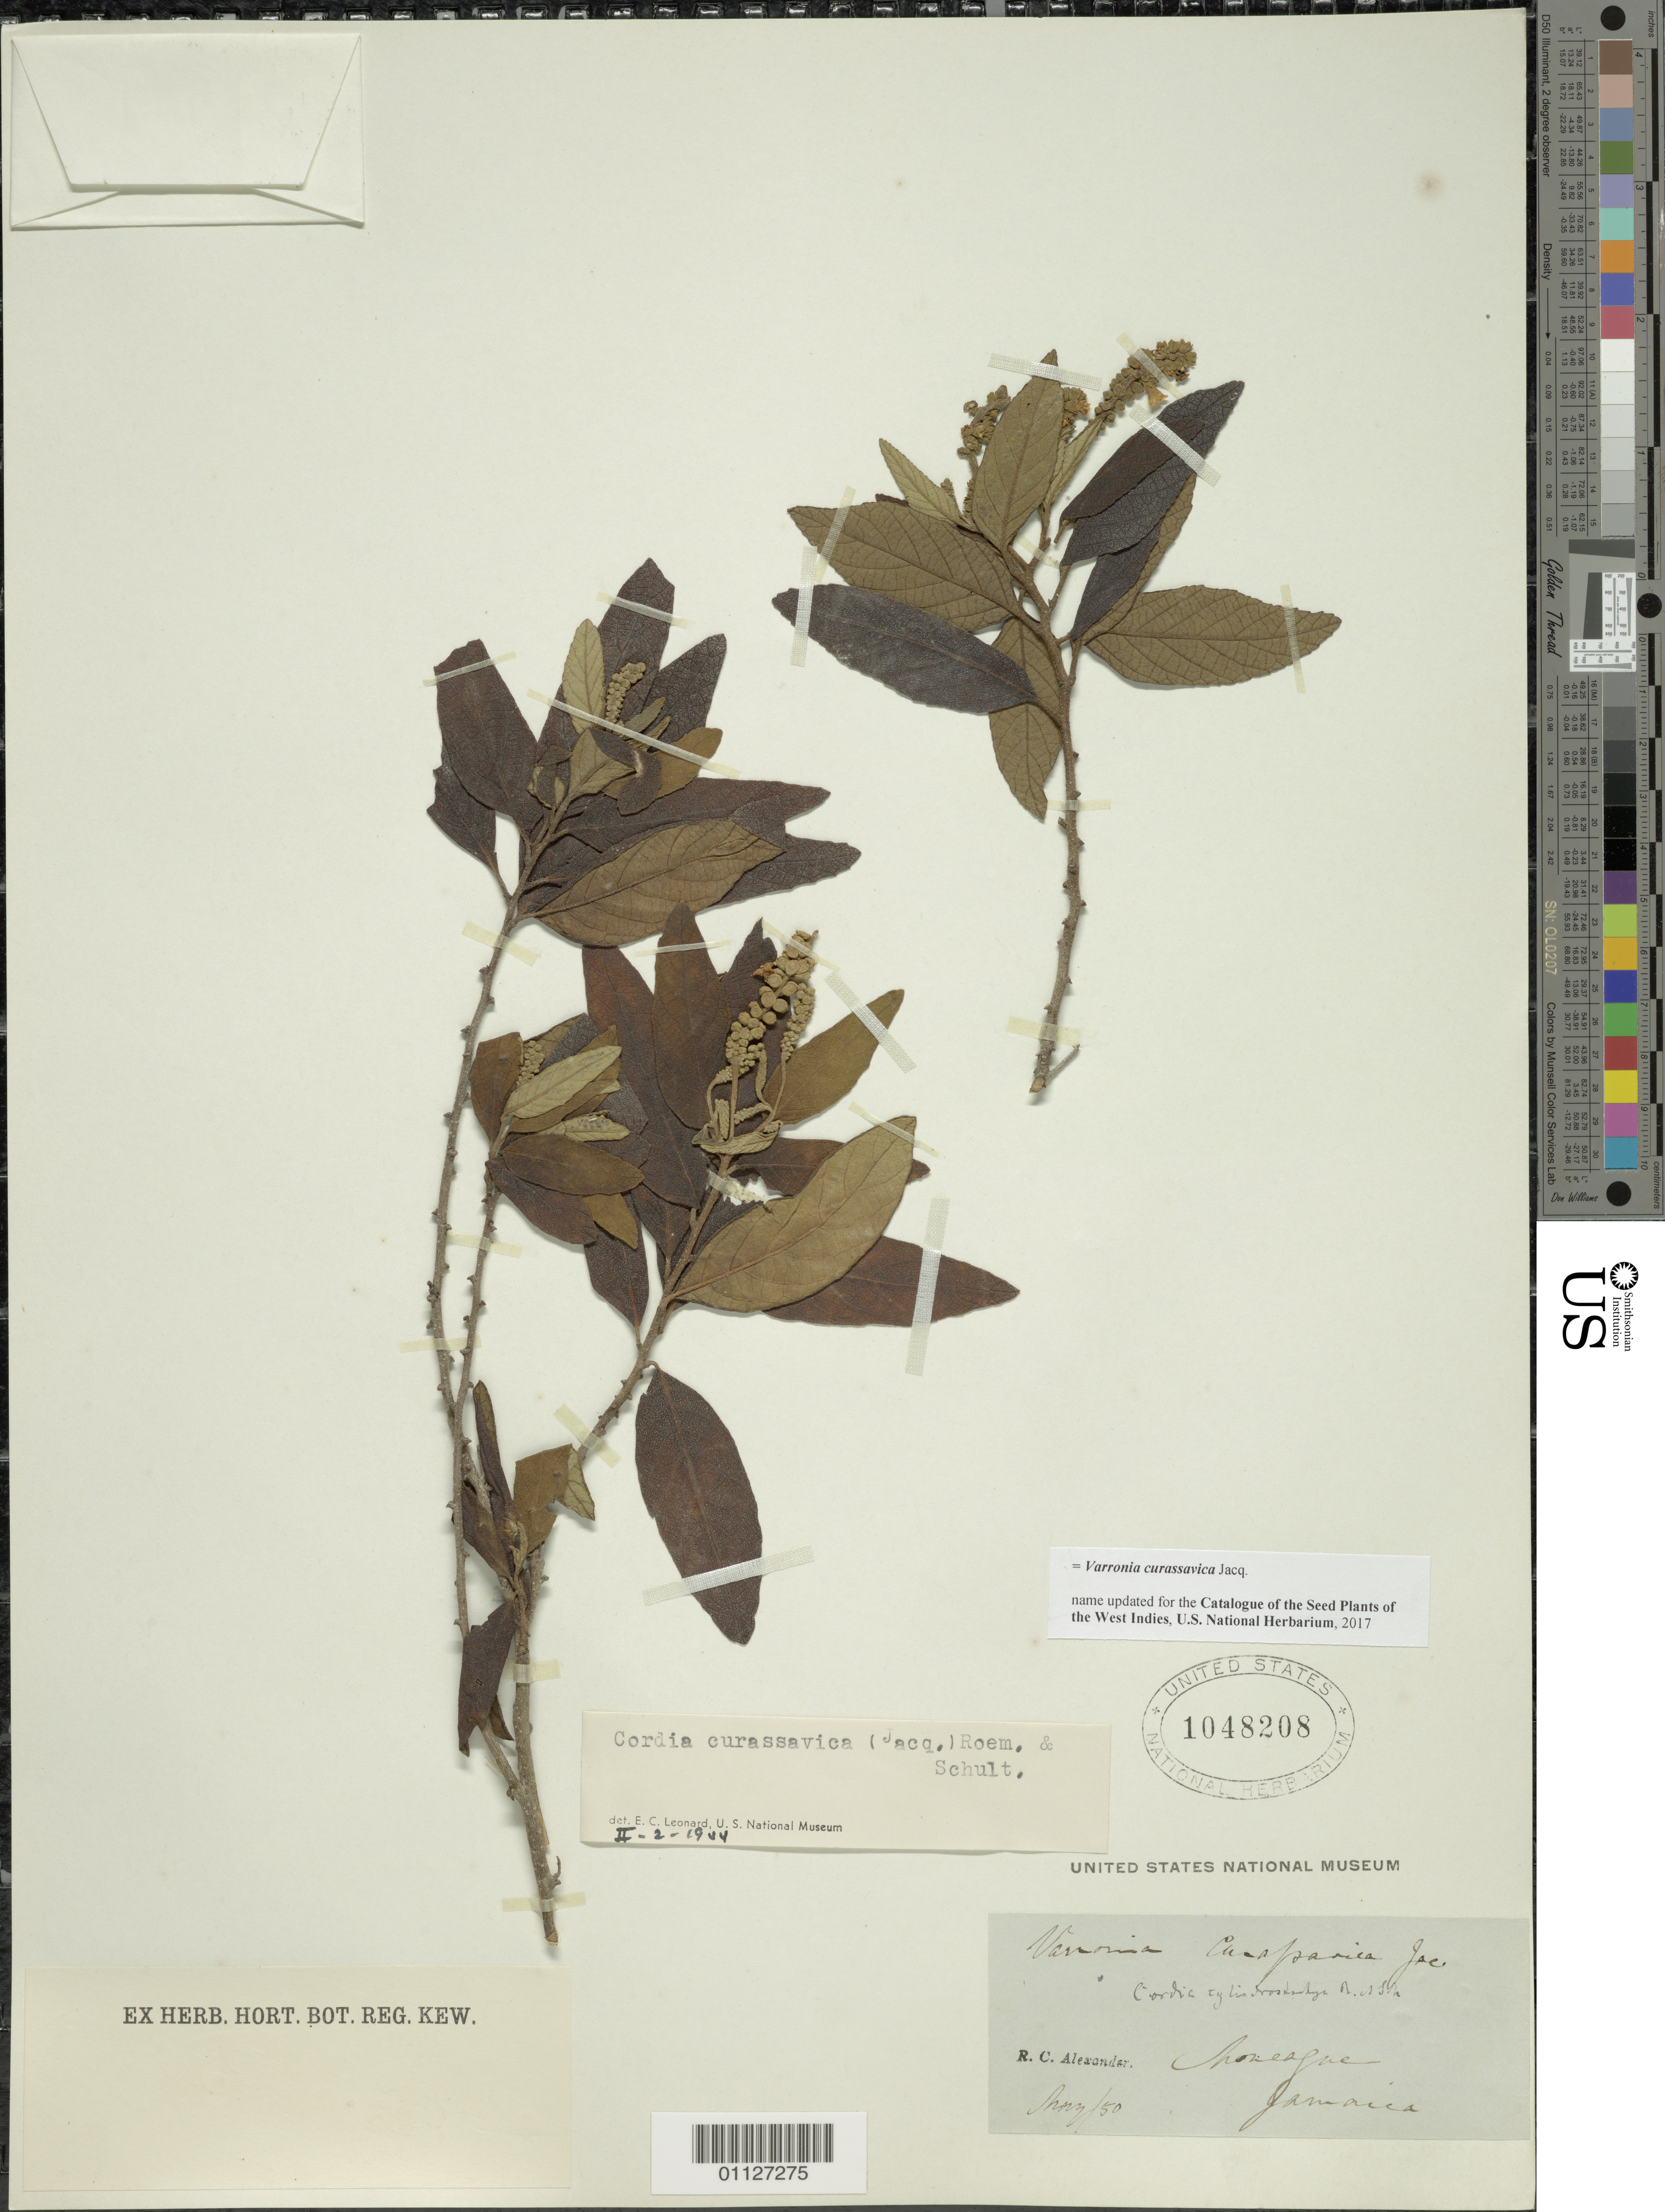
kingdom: Plantae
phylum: Tracheophyta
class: Magnoliopsida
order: Boraginales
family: Cordiaceae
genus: Varronia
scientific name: Varronia curassavica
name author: Jacq.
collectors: R. C. Alexander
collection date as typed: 01 May 1850 to 31 May 1850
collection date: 1850-05-01/1850-05-31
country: Jamaica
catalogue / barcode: US 1048208